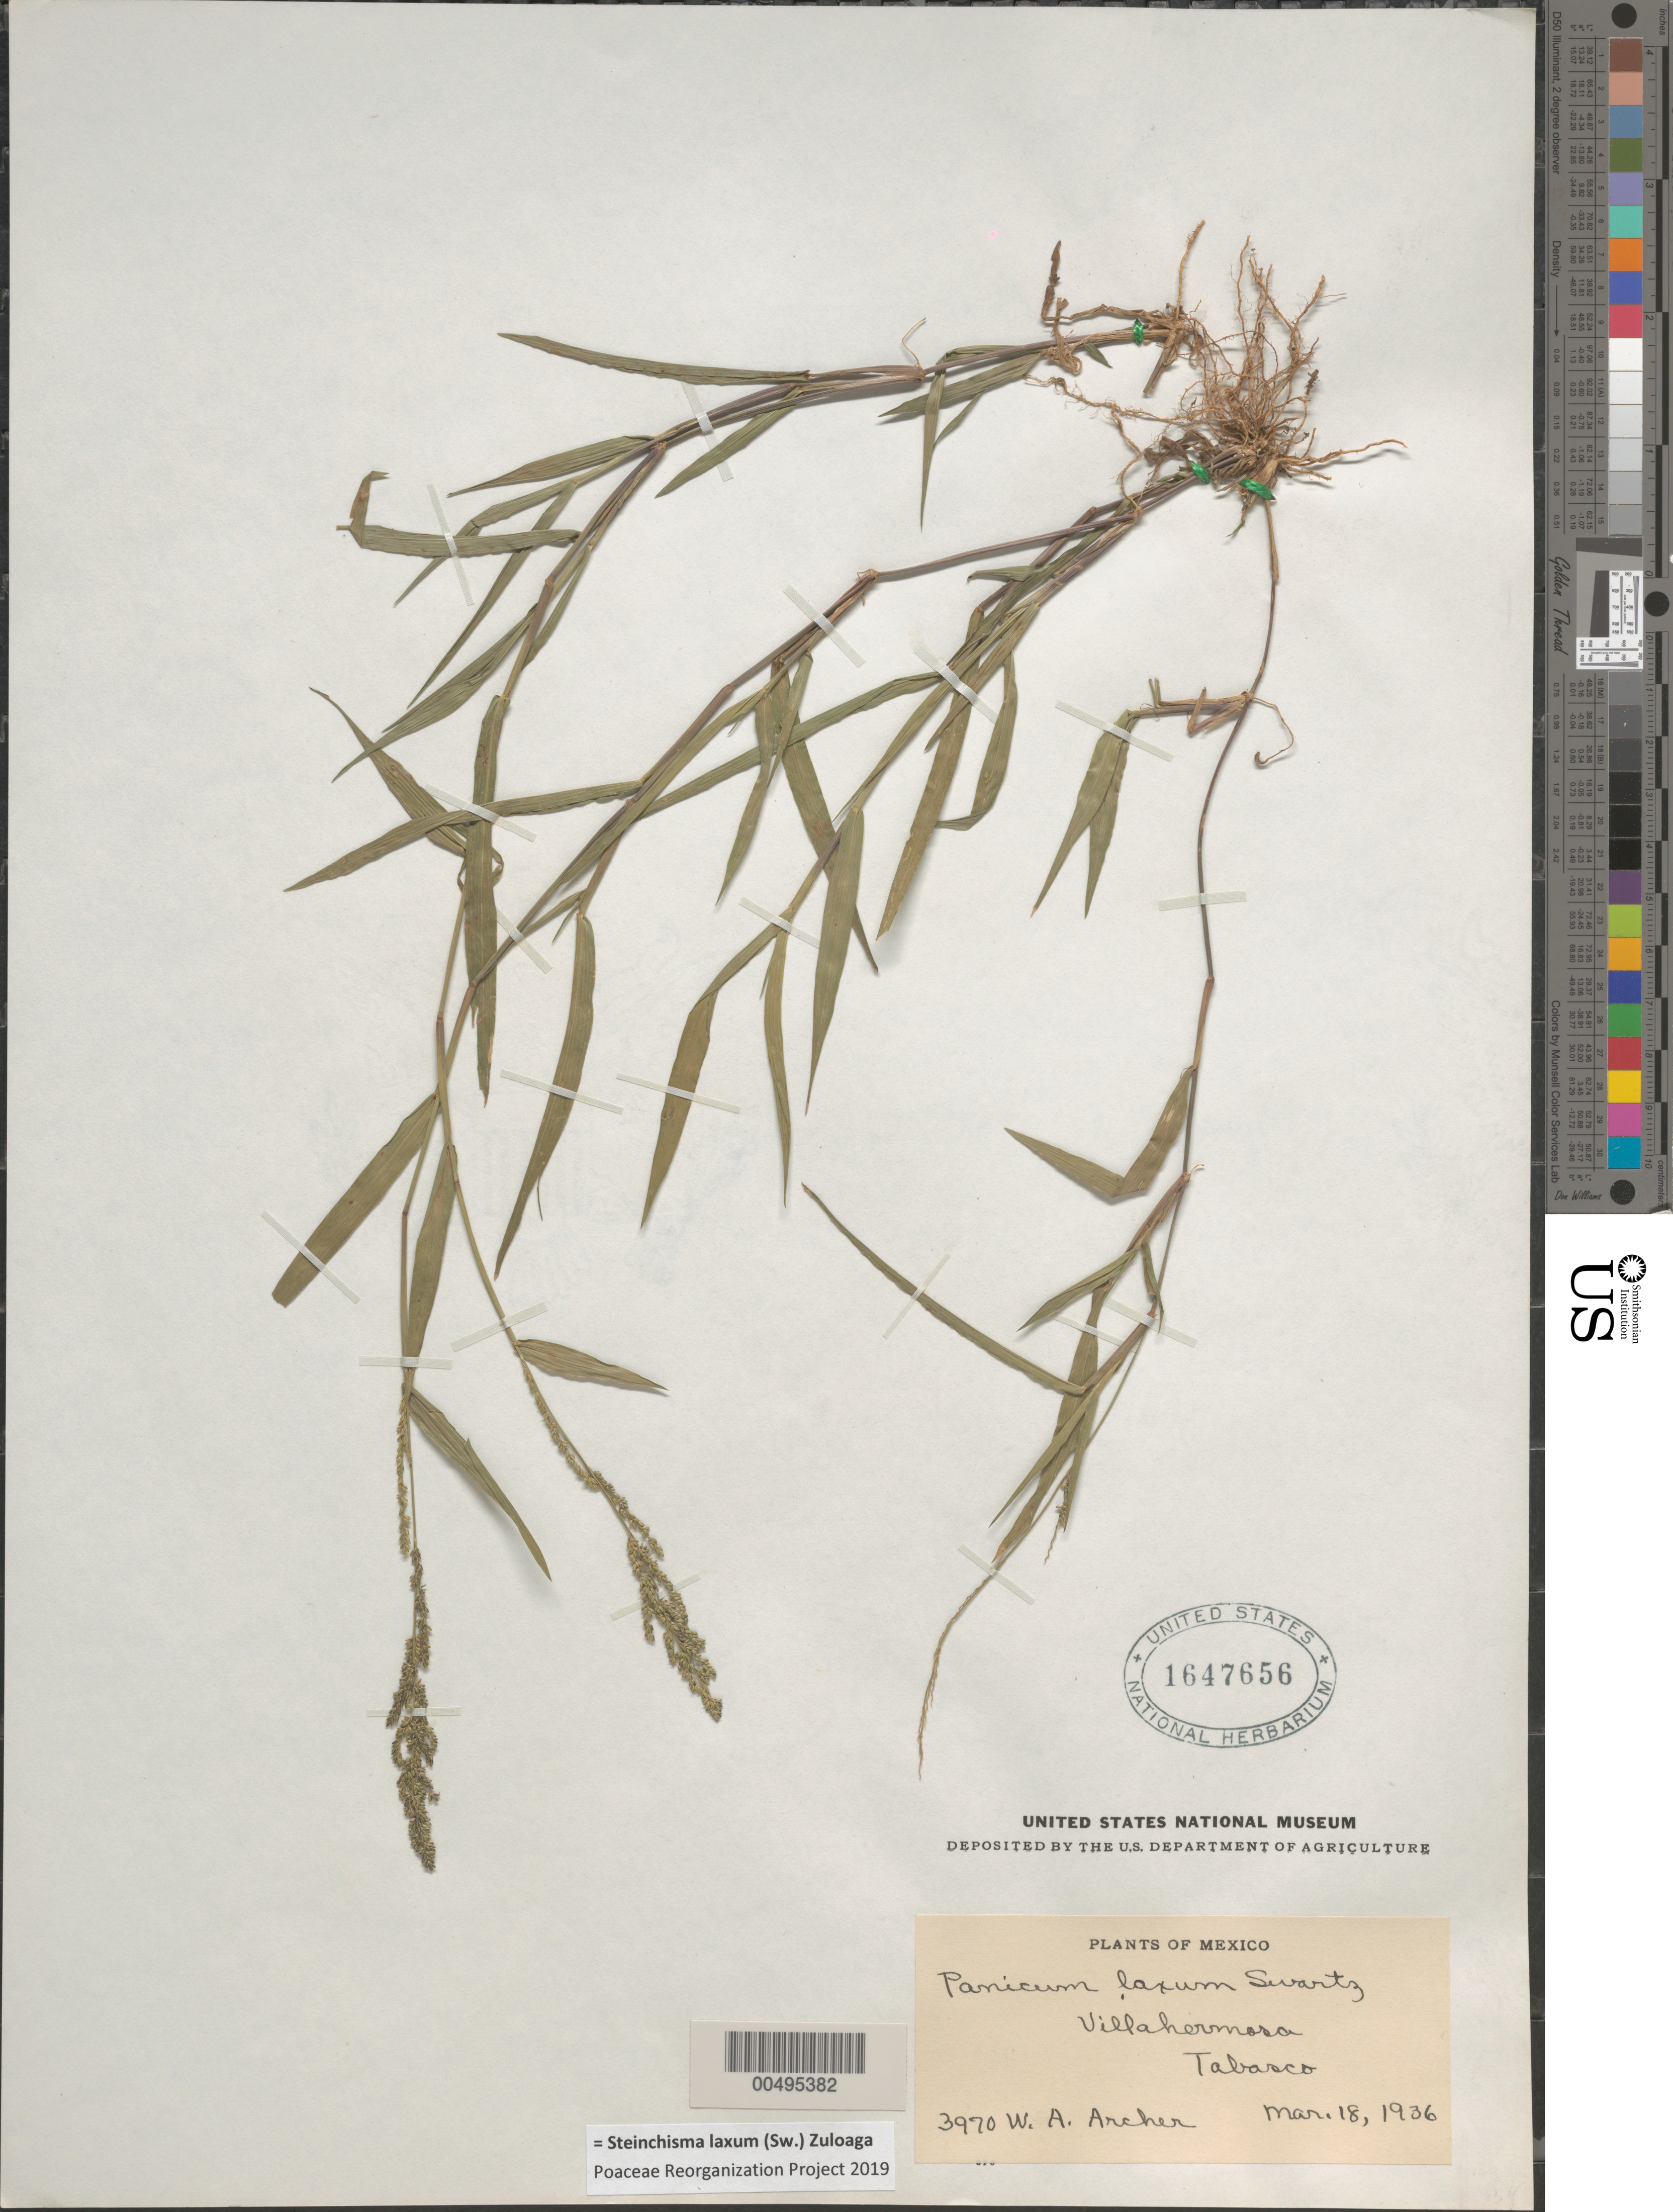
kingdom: Plantae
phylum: Tracheophyta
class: Liliopsida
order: Poales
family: Poaceae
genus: Panicum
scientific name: Panicum laxum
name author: Sw.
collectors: W. A. Archer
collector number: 3970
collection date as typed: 18 Mar 1936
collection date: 1936-03-18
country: Mexico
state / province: Tabasco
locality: Villahermosa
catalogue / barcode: US 1647656